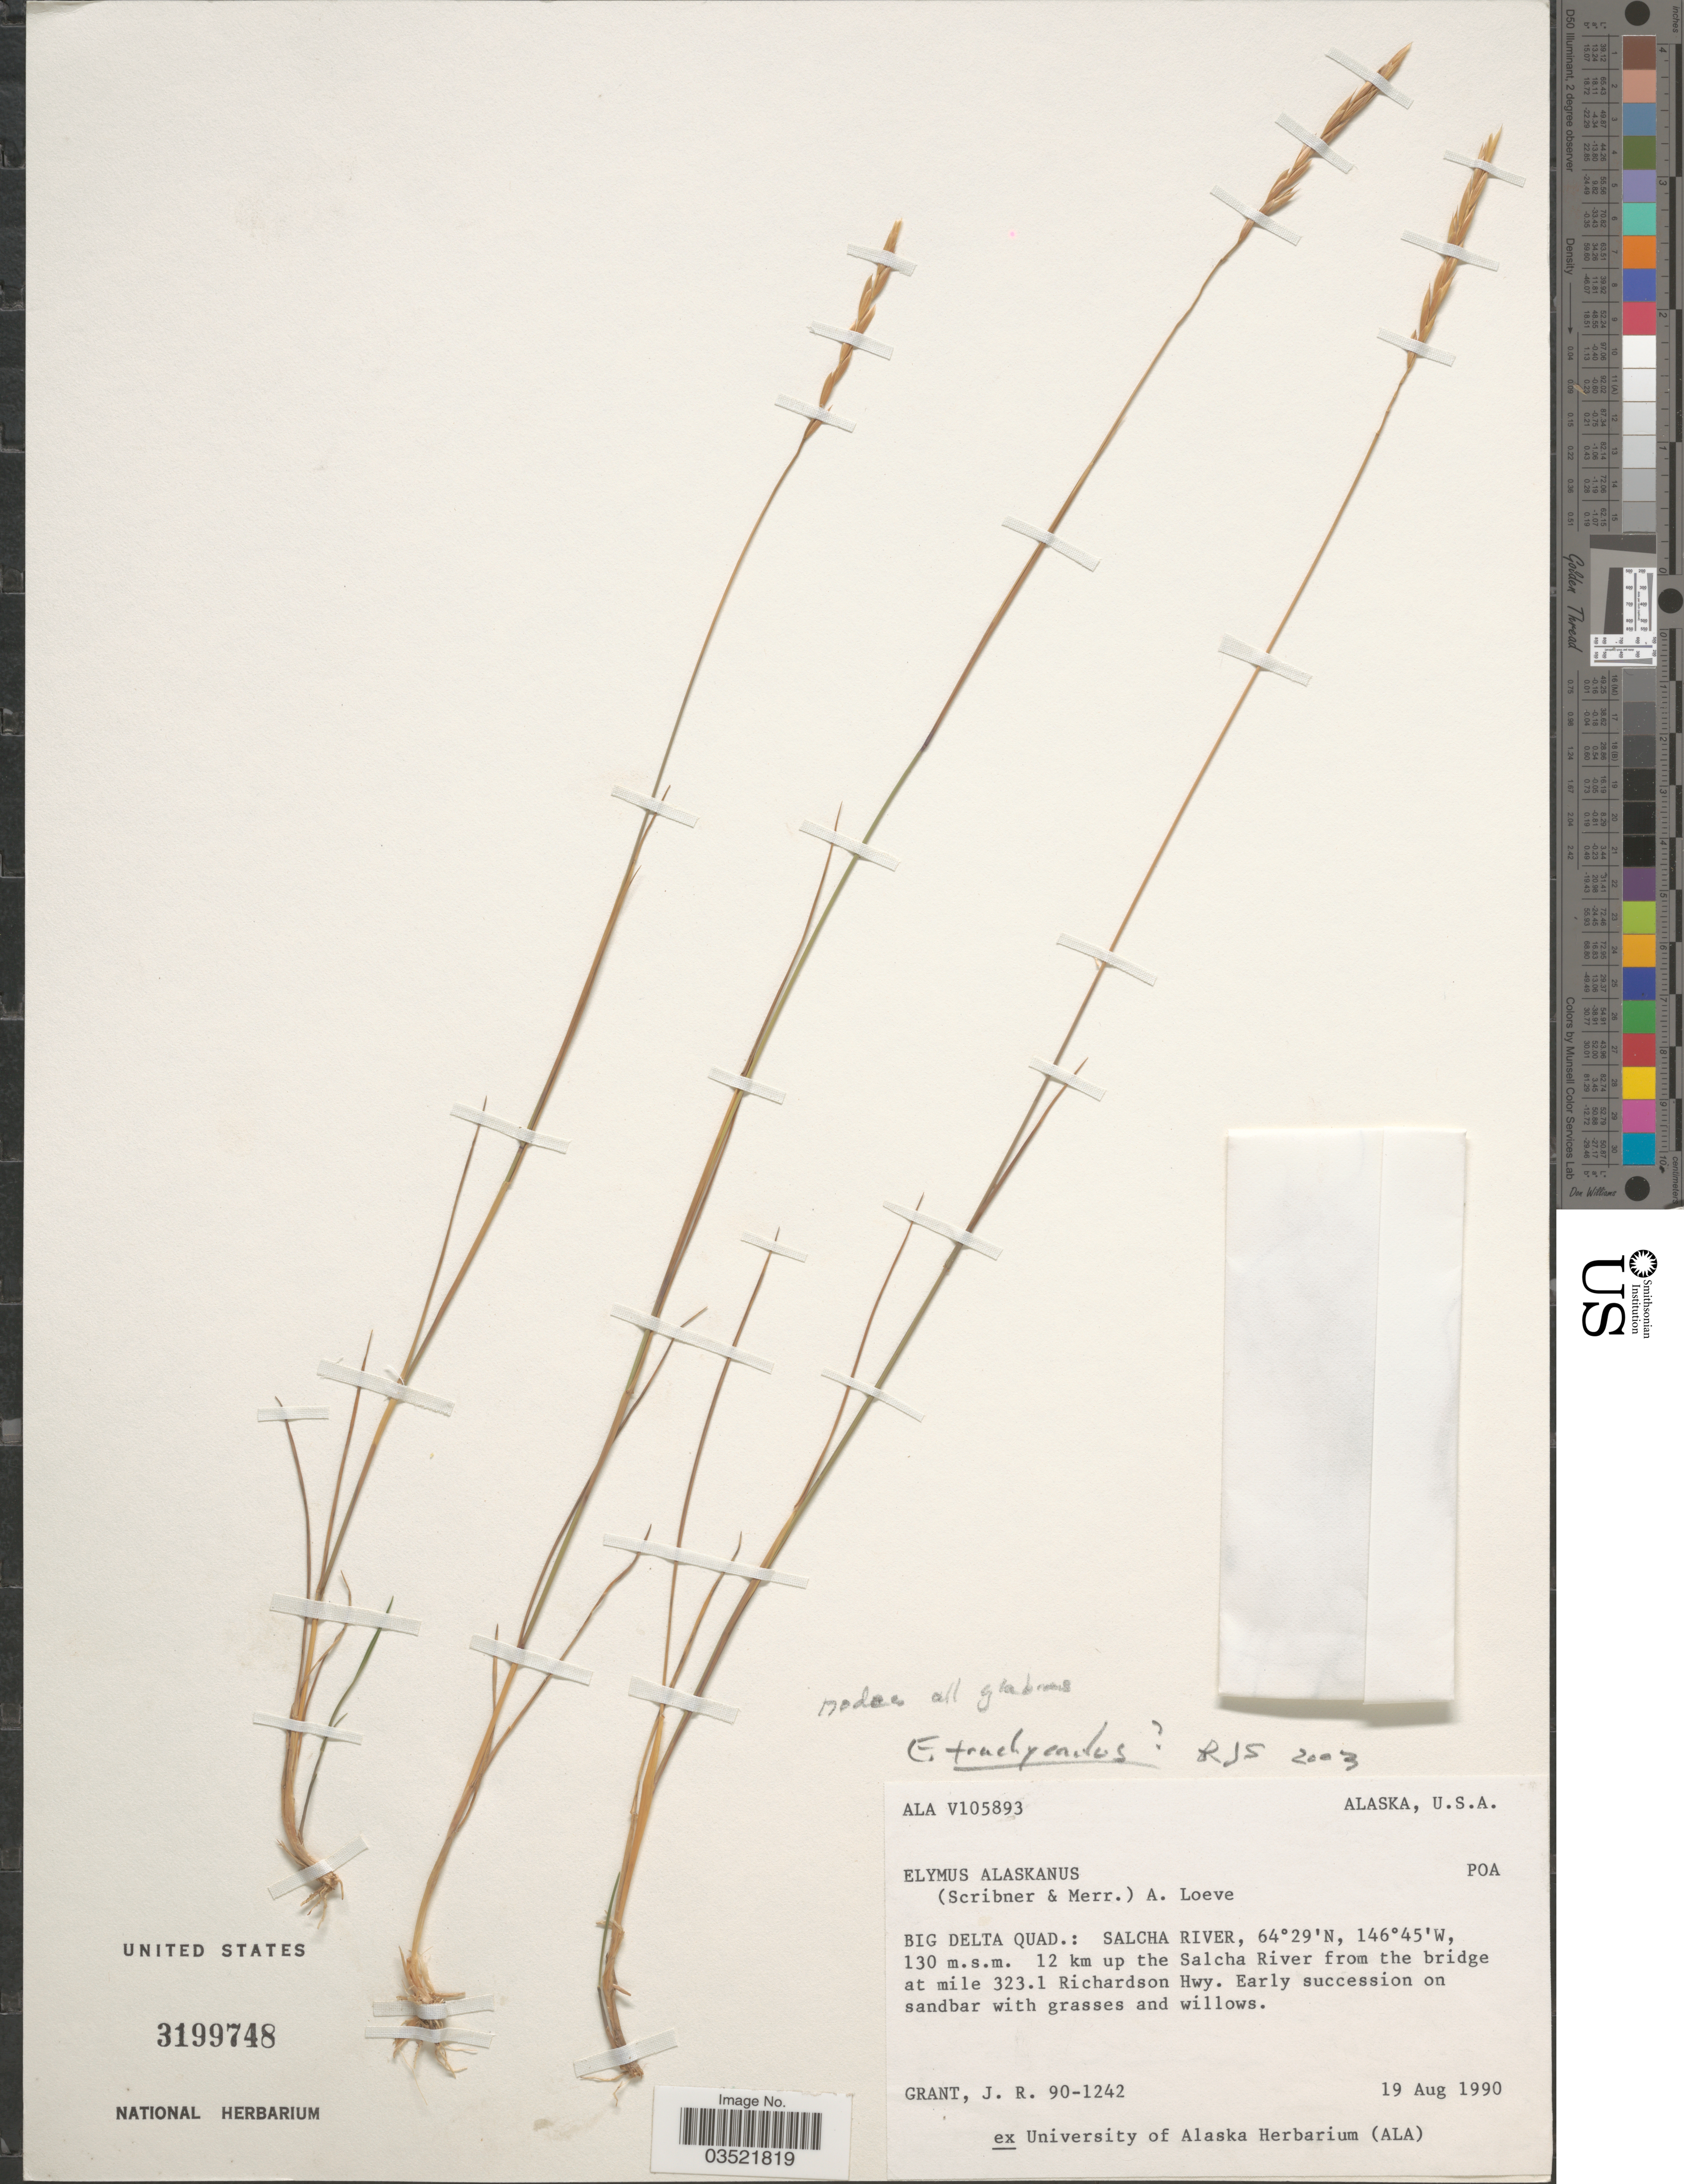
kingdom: Plantae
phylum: Tracheophyta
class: Liliopsida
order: Poales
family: Poaceae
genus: Elymus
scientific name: Elymus trachycaulus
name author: (Link) Gould ex Shinners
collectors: J. Grant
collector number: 90-1242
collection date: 1990-08-19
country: United States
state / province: Alaska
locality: Big Delta Quad.: Salcha River. 12 km up the Salcha River from the bridge at mile 323.1 Richardson Hwy.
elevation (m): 130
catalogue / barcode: US 3199748